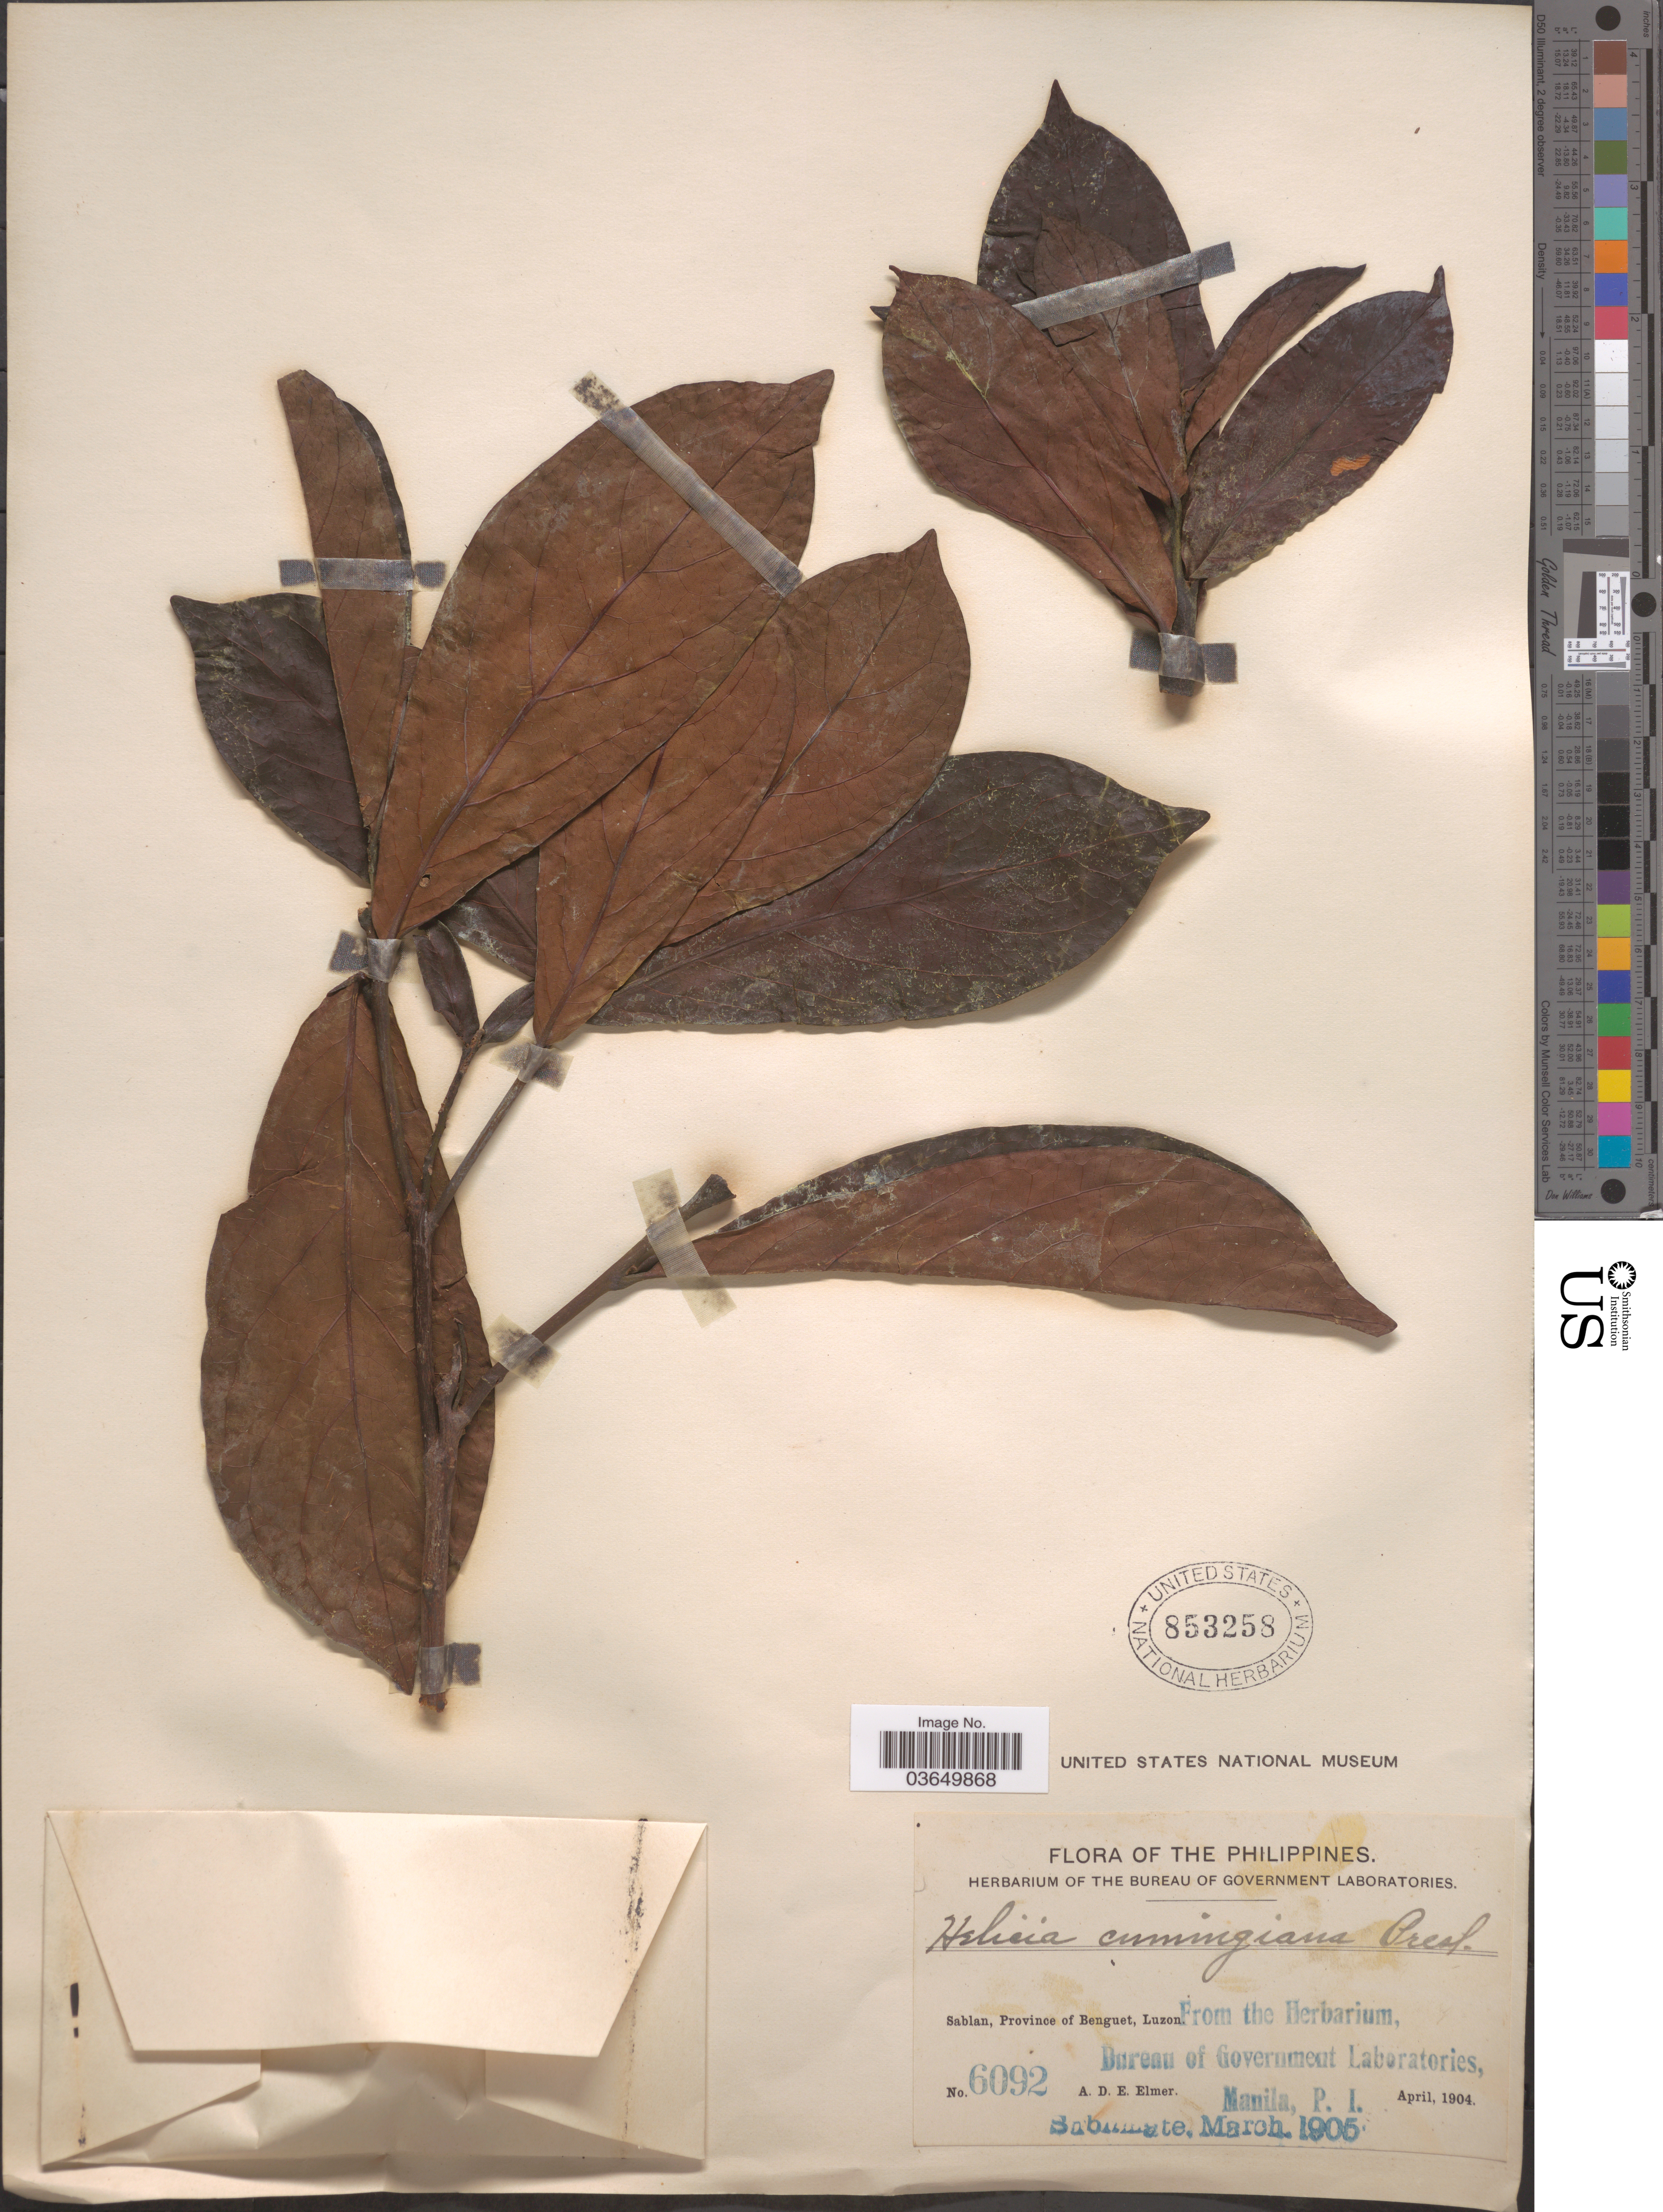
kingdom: Plantae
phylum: Tracheophyta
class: Magnoliopsida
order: Proteales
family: Proteaceae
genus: Helicia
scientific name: Helicia cumingiana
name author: C. Presl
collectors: A. D. E. Elmer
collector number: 6092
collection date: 1904-04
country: Philippines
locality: Sablan, Province of Benguet, Luzon.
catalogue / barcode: US 853258